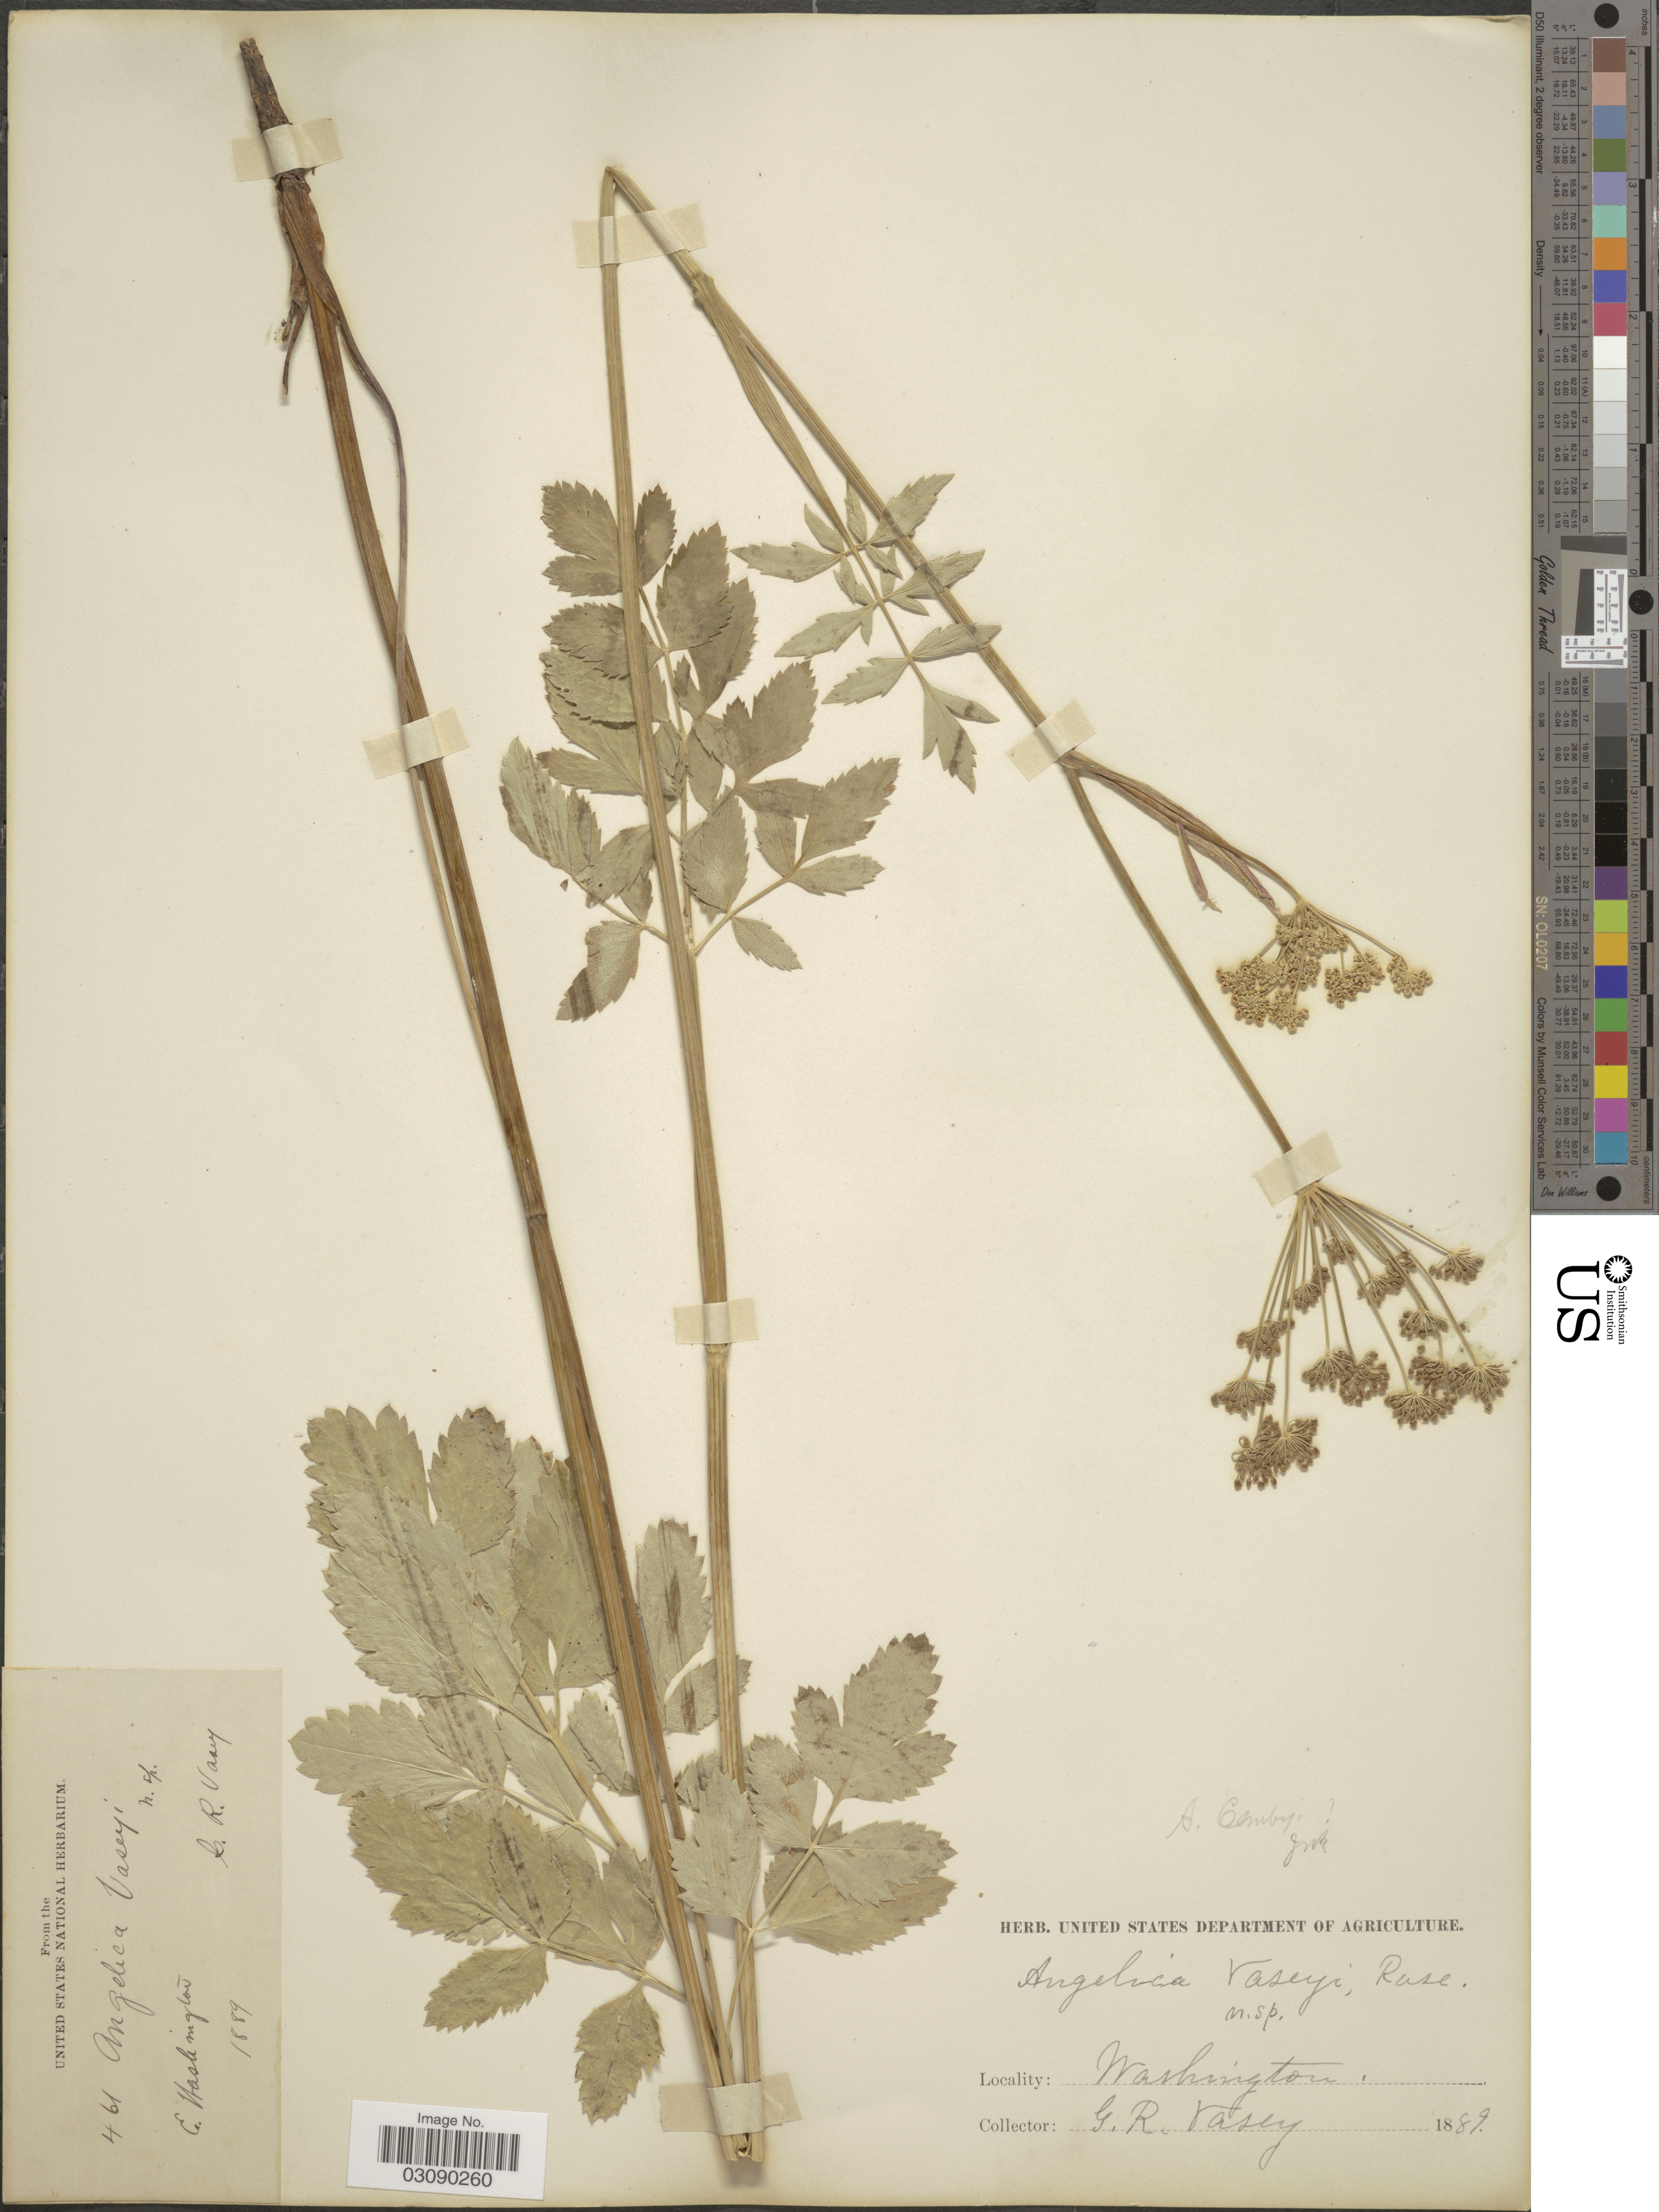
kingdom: Plantae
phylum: Tracheophyta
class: Magnoliopsida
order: Apiales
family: Apiaceae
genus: Angelica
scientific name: Angelica canbyi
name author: J.M. Coult. & Rose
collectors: G. R. Vasey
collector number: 461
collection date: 1889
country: United States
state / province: Washington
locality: E. Washington.